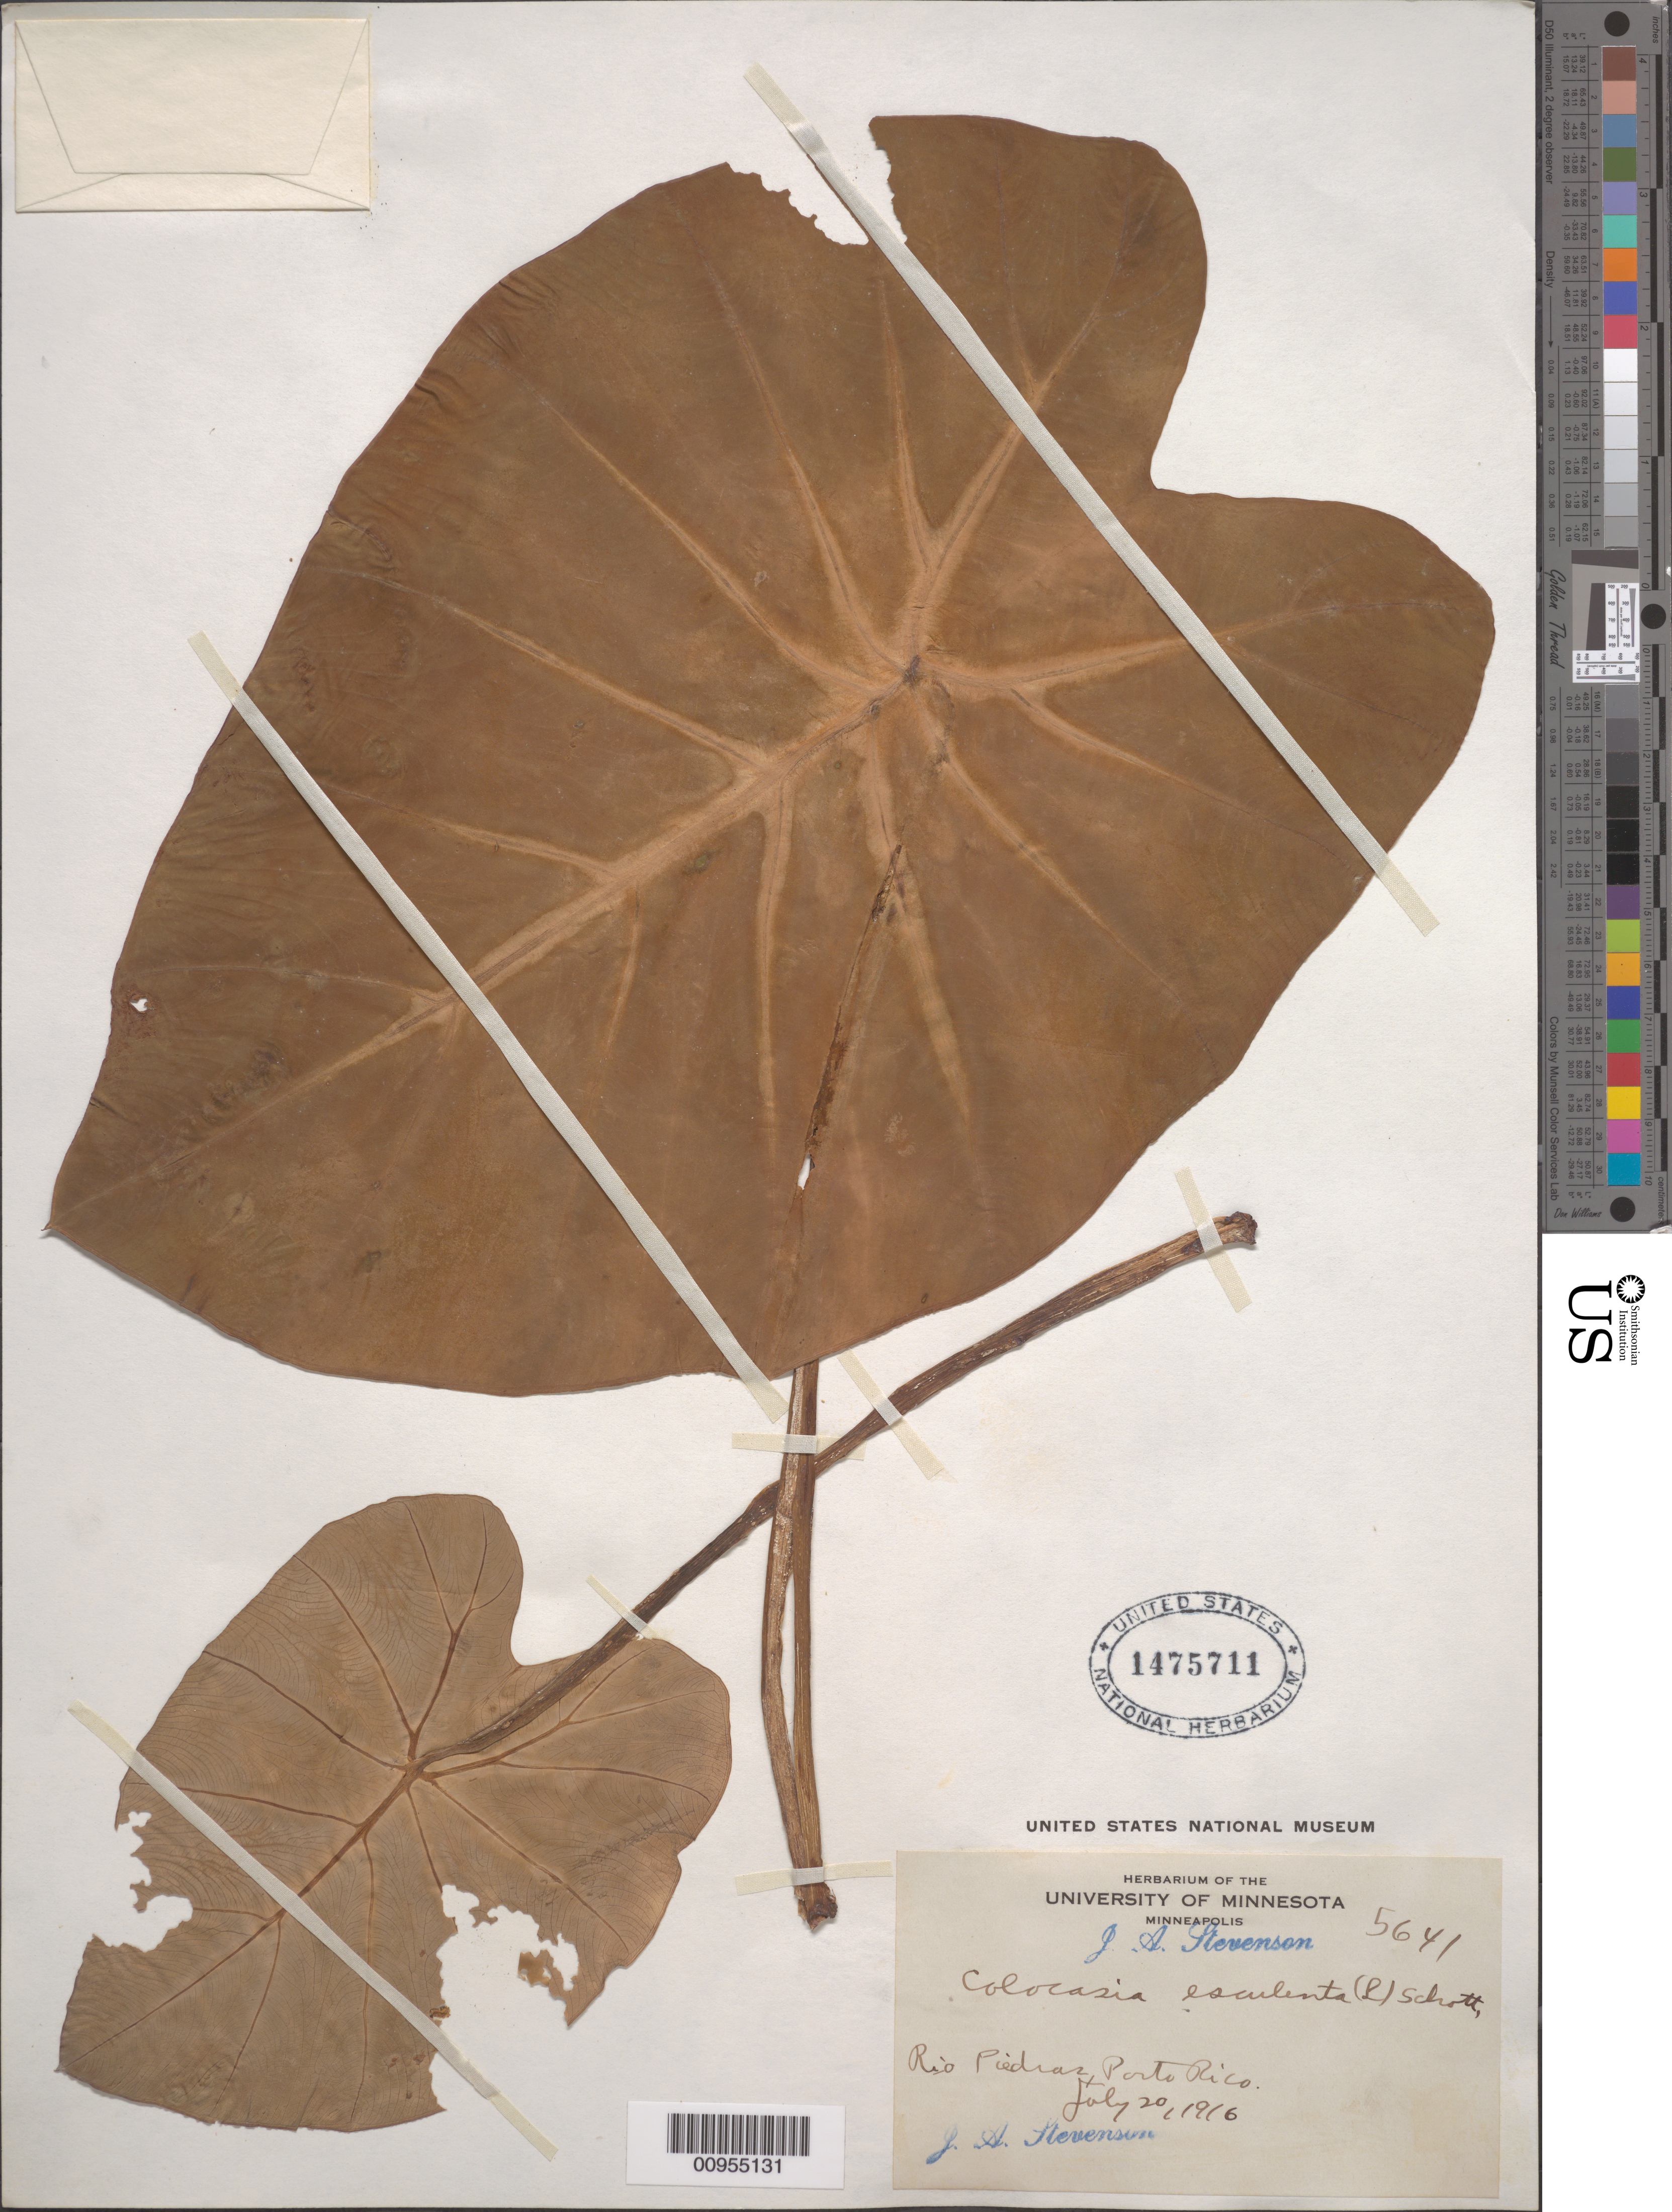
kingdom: Plantae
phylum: Tracheophyta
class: Liliopsida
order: Alismatales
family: Araceae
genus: Colocasia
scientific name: Colocasia esculenta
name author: (L.) Schott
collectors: J. Stevenson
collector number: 5641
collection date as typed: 20 Jul 1916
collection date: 1916-07-20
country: Puerto Rico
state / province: San Juan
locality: Rio Piedras.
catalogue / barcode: US 1475711